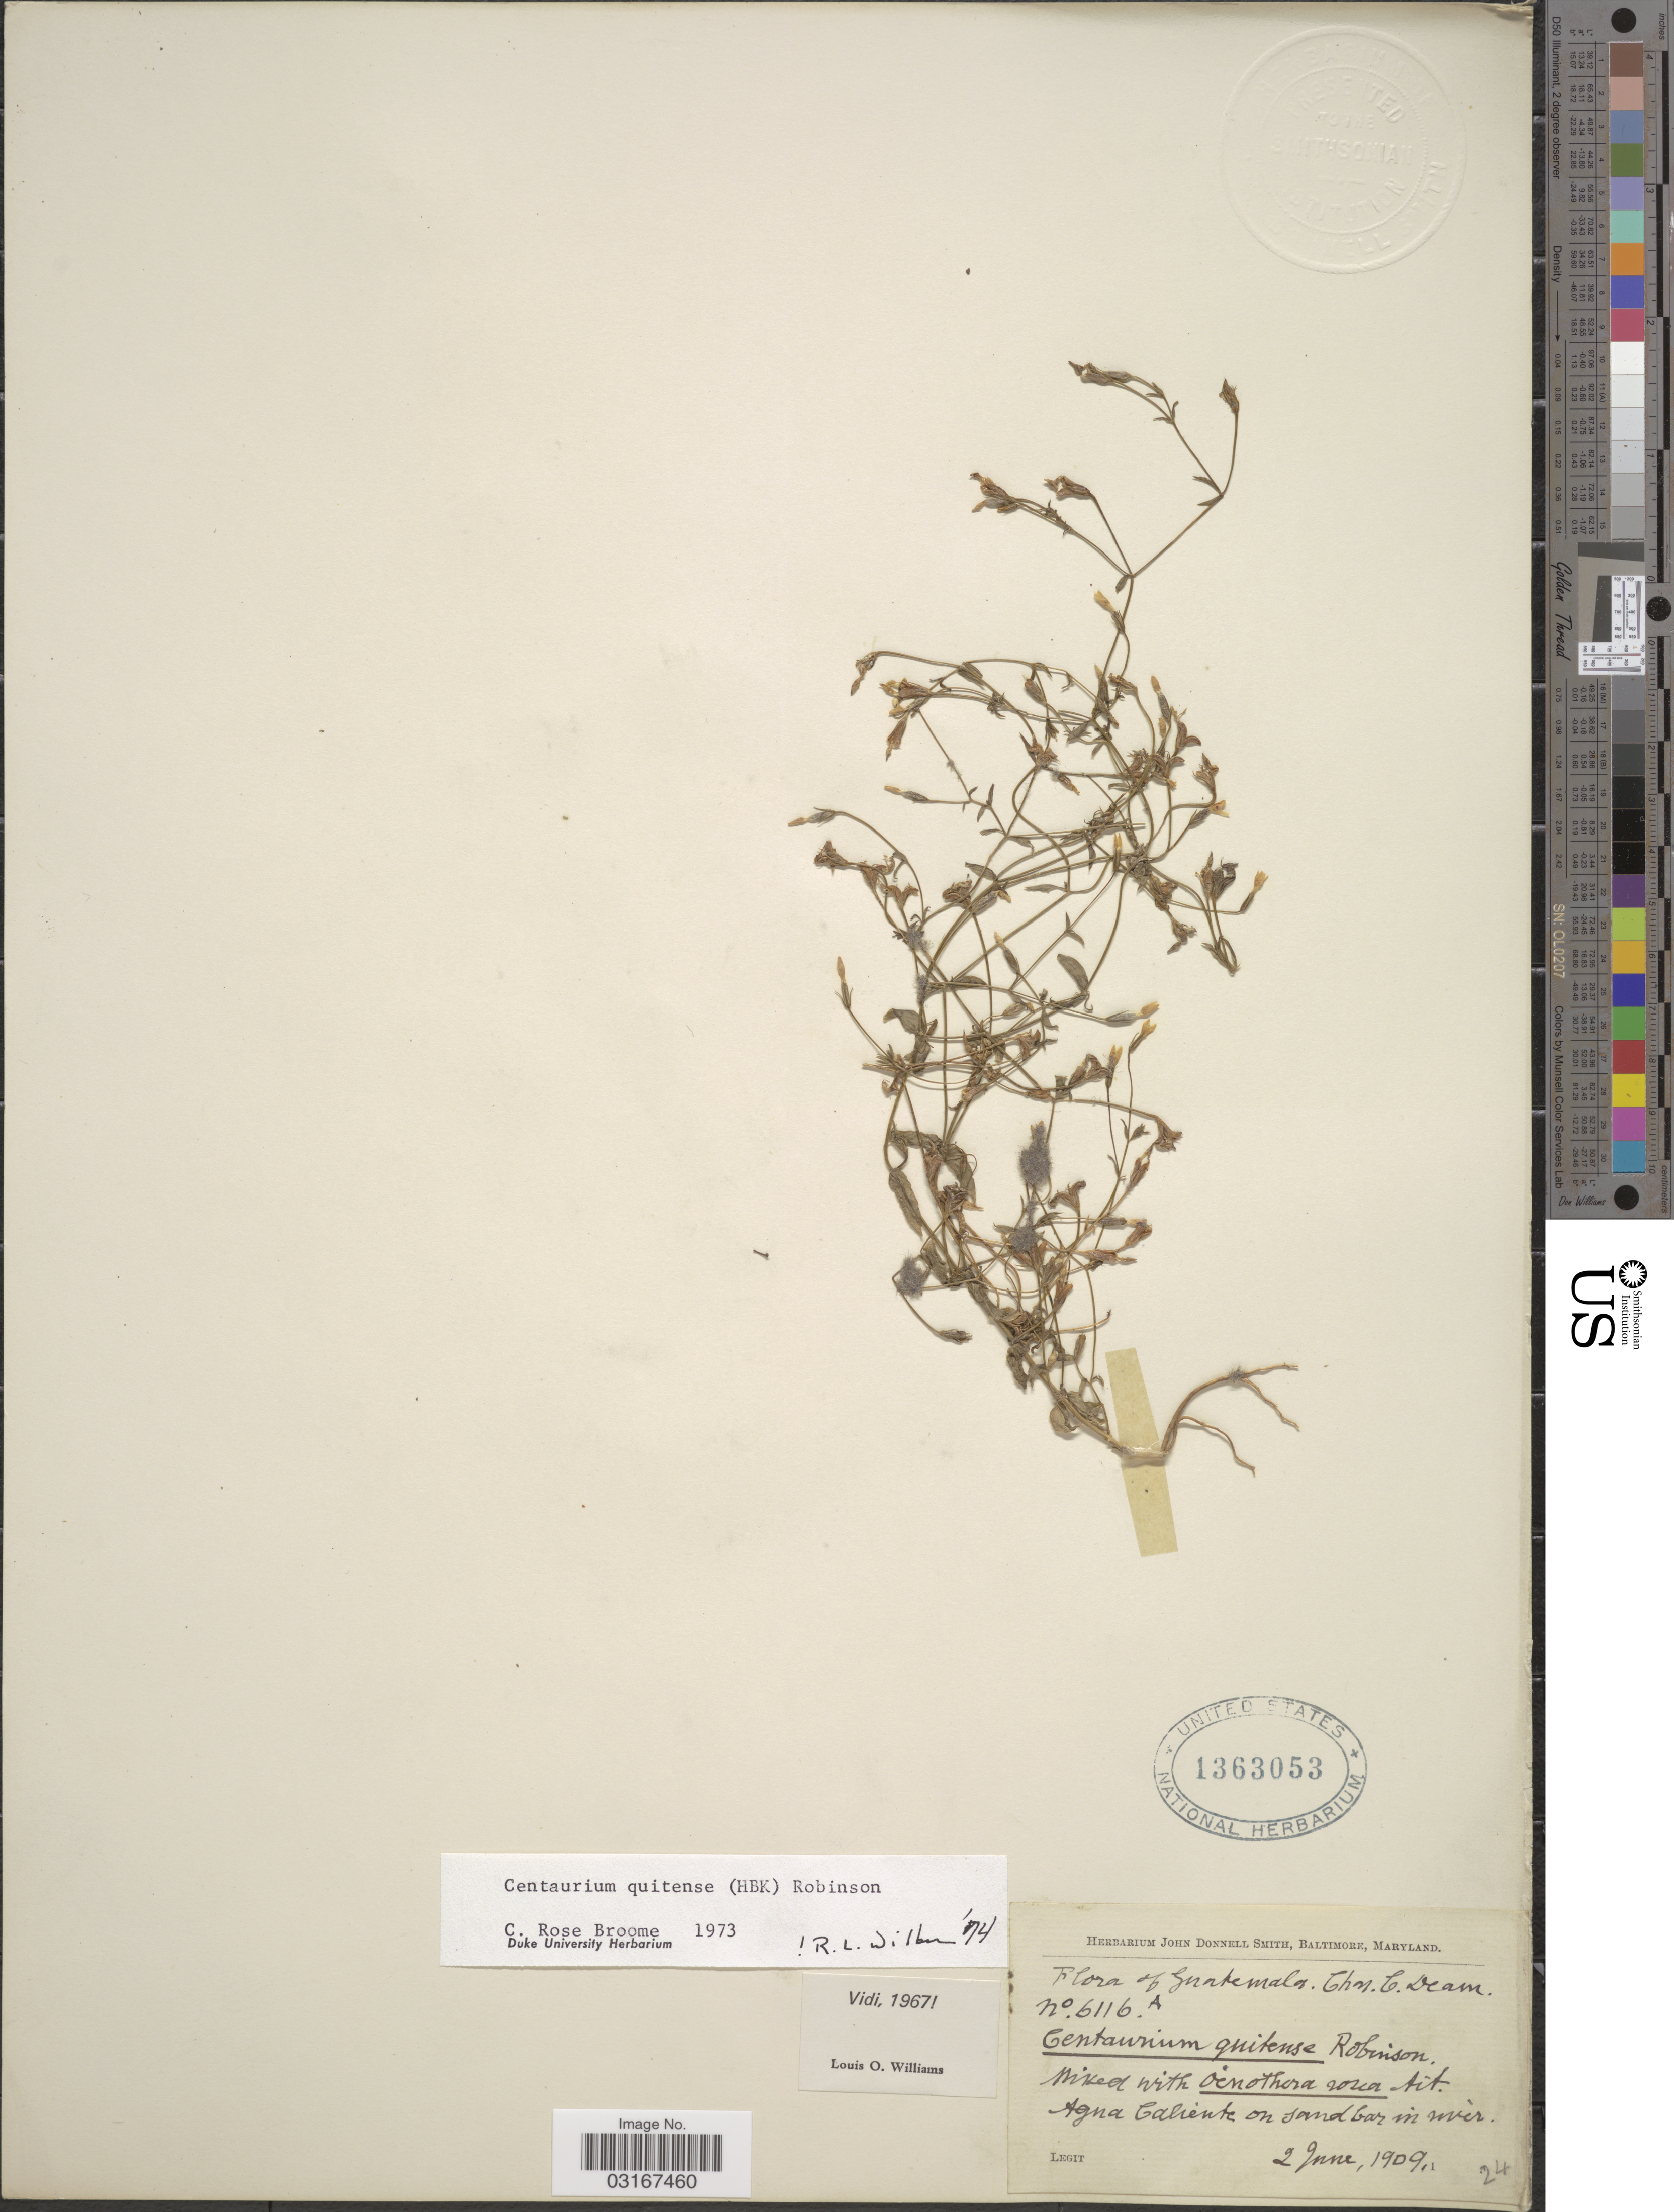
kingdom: Plantae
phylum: Tracheophyta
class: Magnoliopsida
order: Gentianales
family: Gentianaceae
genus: Centaurium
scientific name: Centaurium quitense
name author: (Kunth) B.L. Rob.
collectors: C. C. Deam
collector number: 6116A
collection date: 1909-06-02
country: Guatemala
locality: Agua Caliente on sand bar in river.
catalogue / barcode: US 1363053